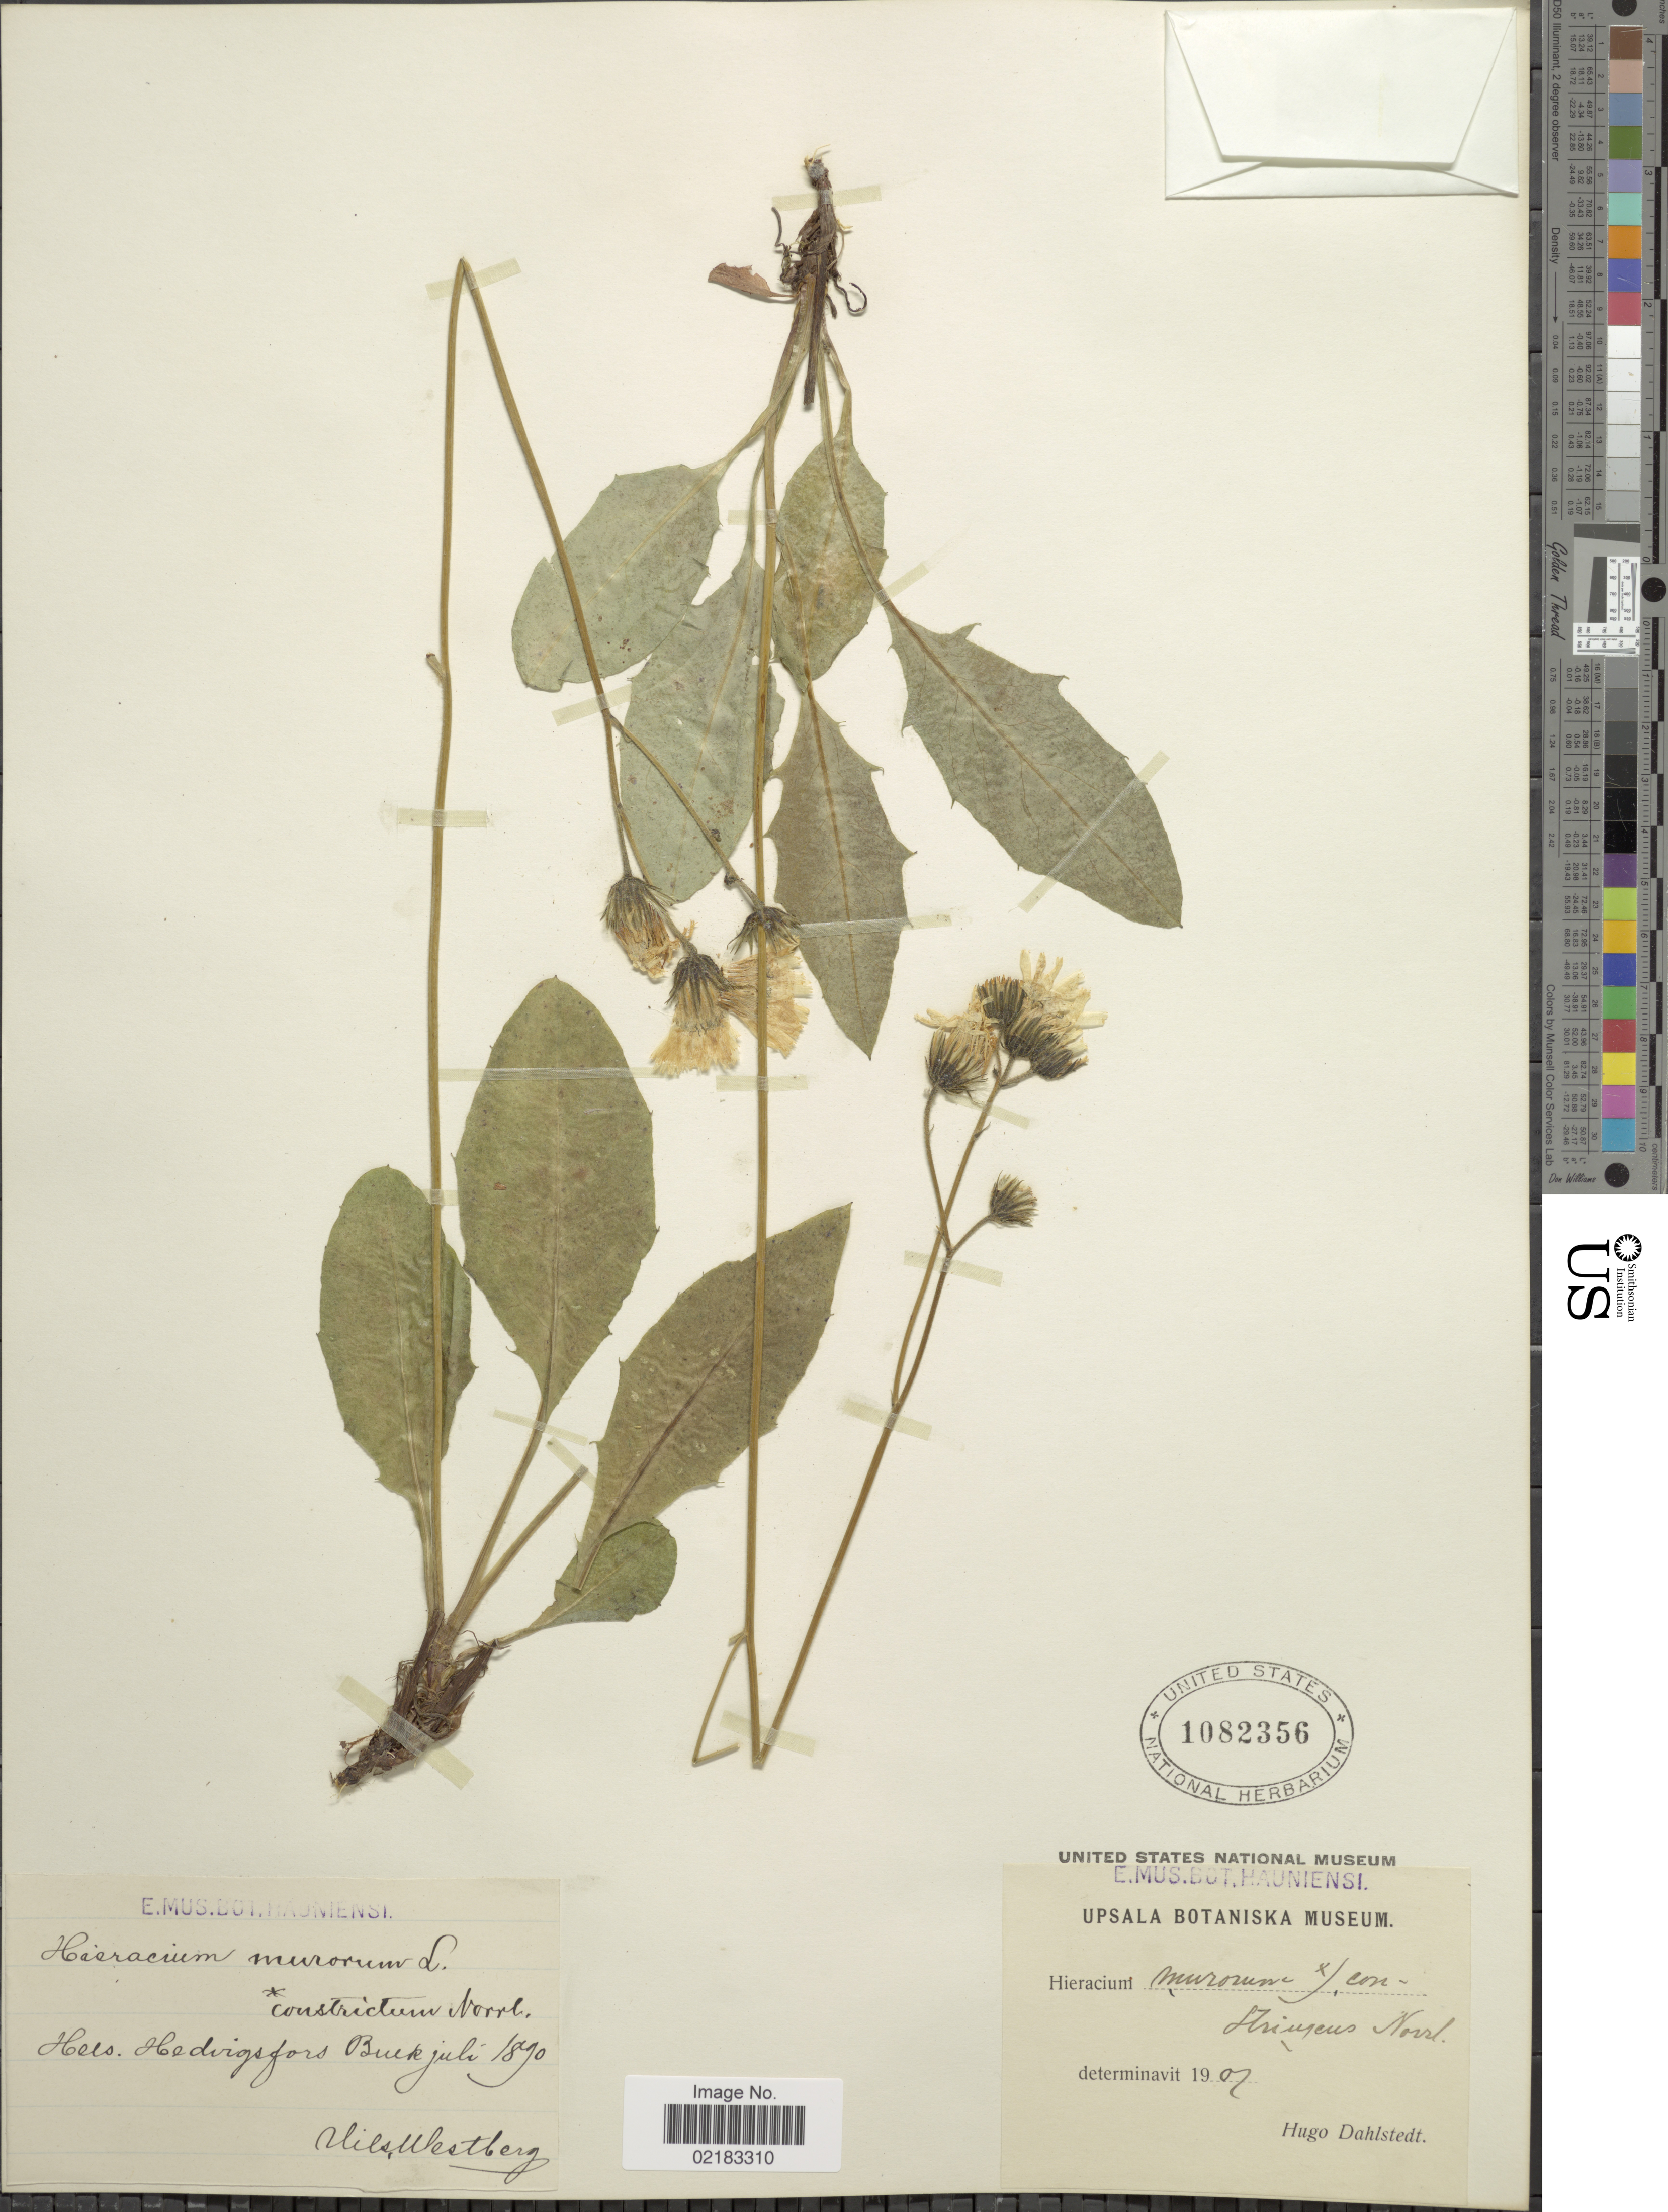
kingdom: Plantae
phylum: Tracheophyta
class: Magnoliopsida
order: Asterales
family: Asteraceae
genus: Hieracium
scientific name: Hieracium murorum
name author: L.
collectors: N. Westberg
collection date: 1890-07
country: Sweden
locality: Hels. Hedvigsford, Buek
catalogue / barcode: US 1082356